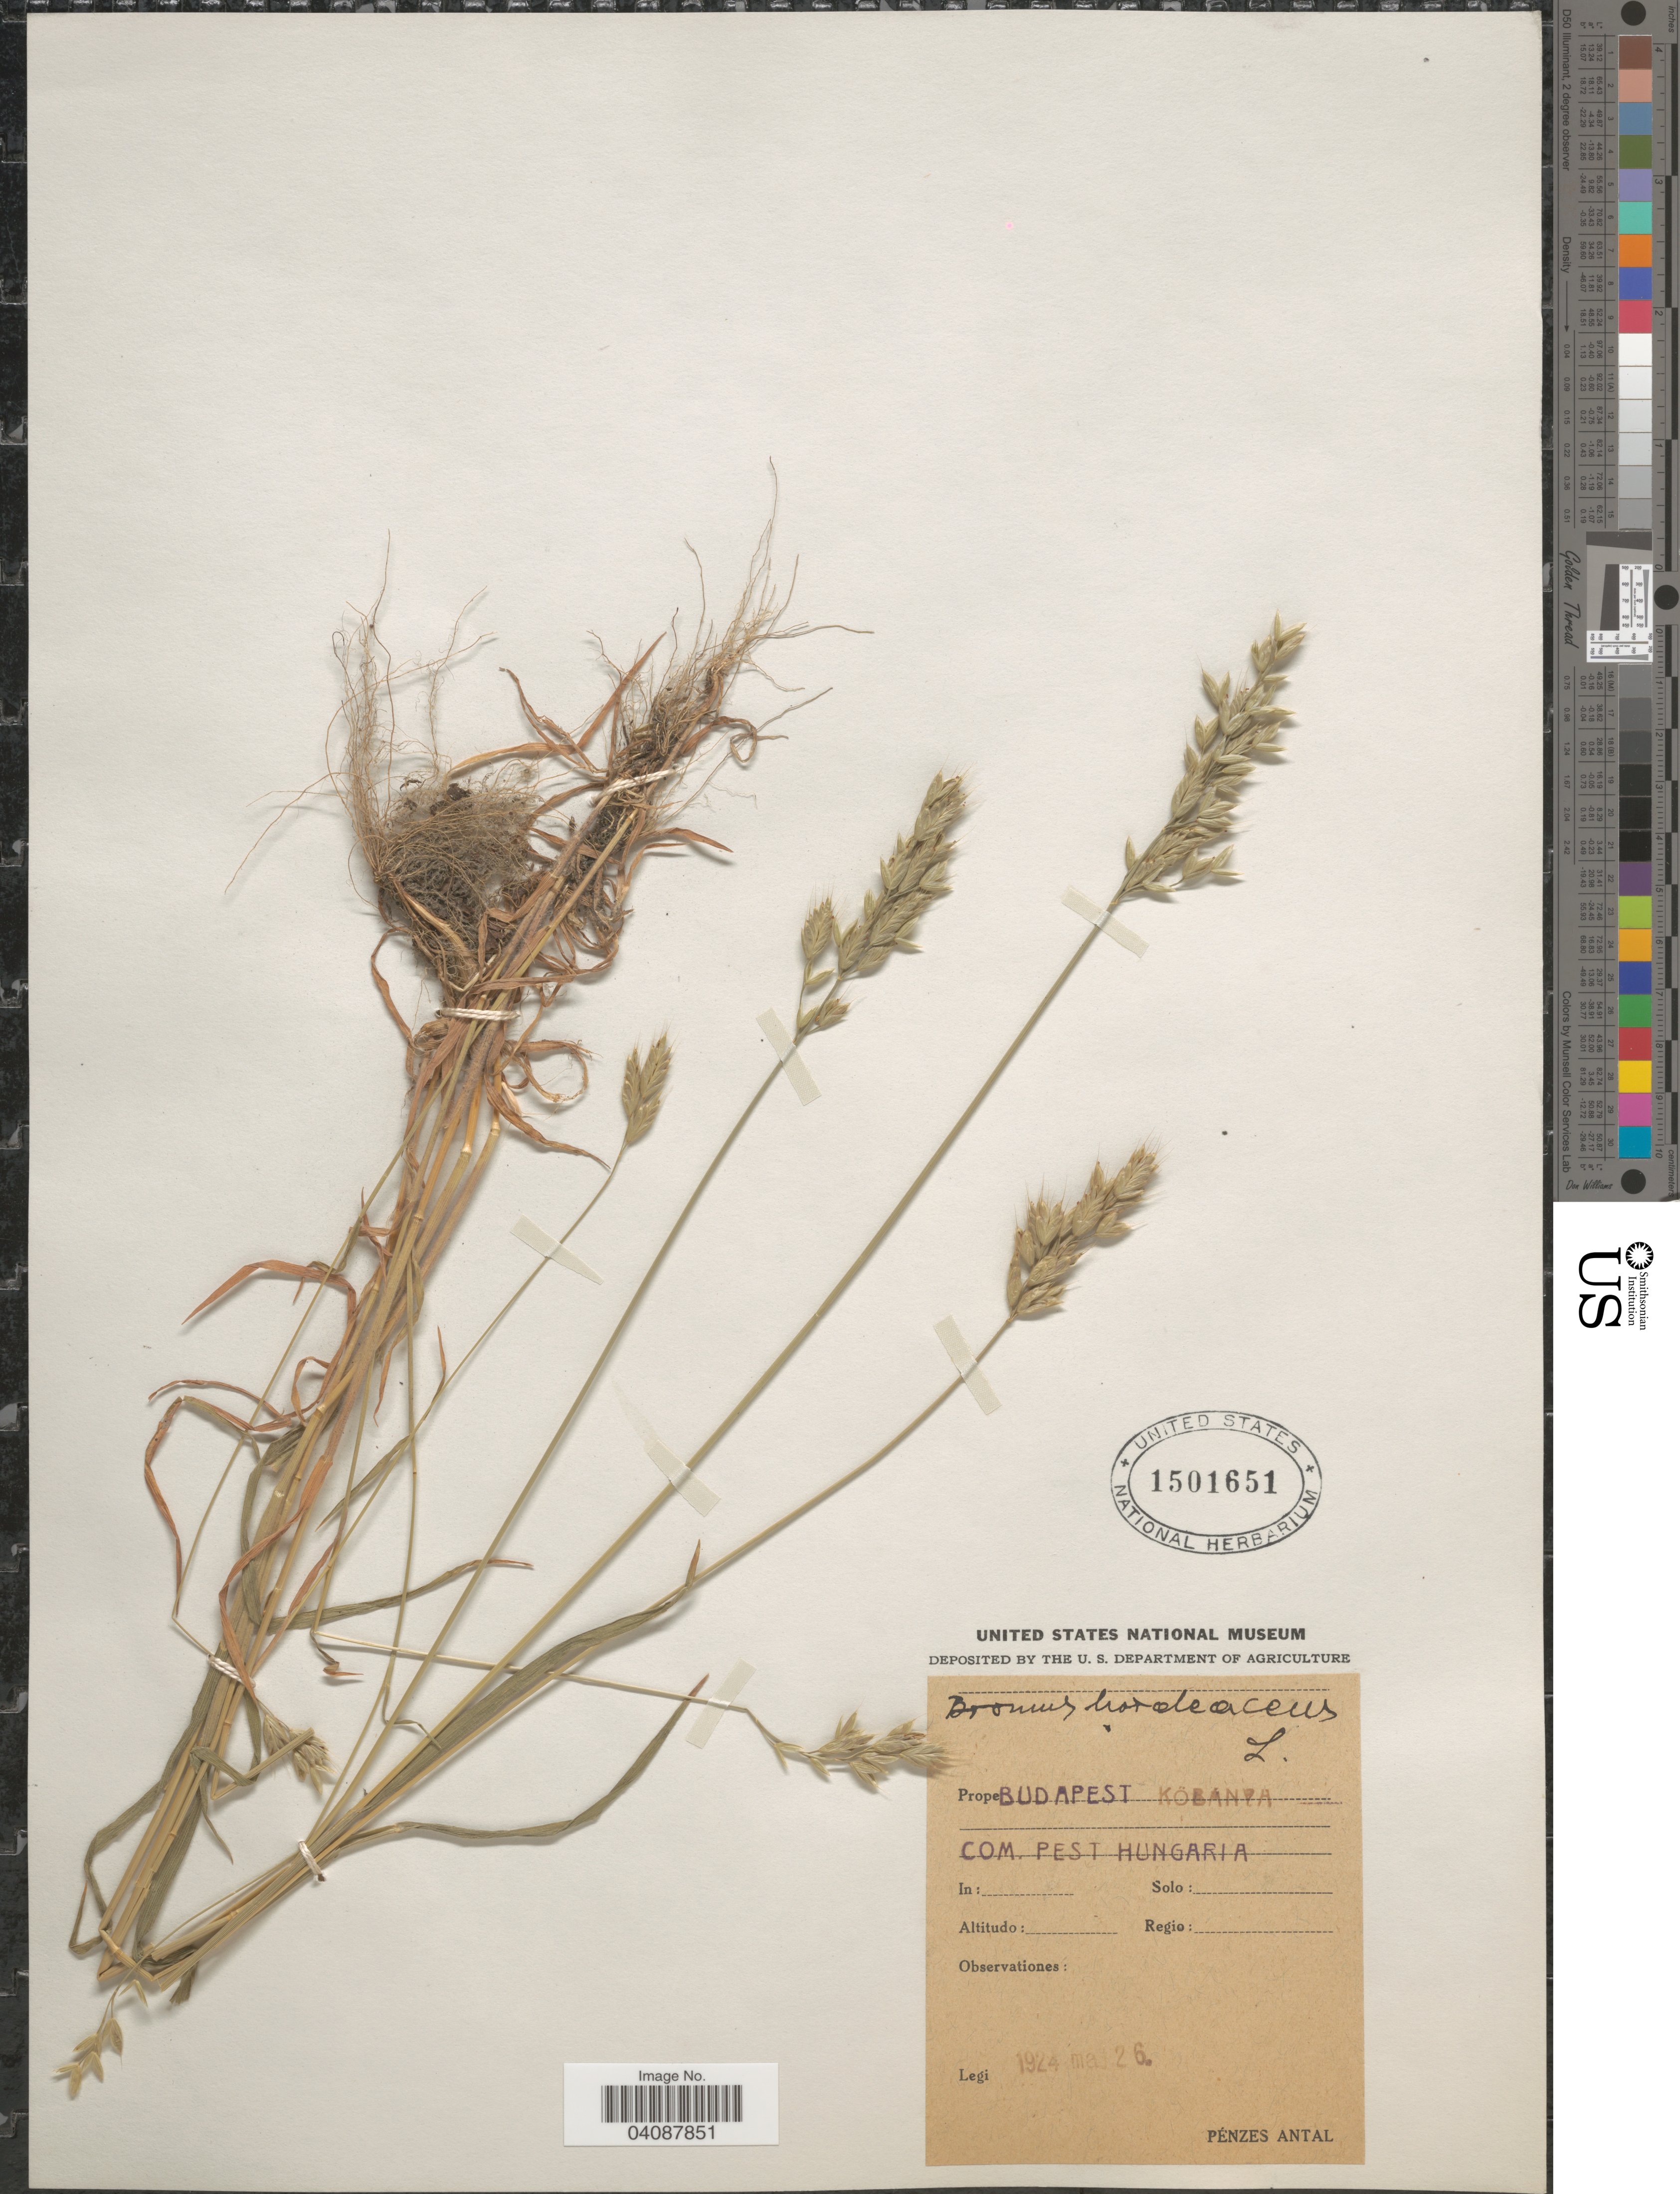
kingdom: Plantae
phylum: Tracheophyta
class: Liliopsida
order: Poales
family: Poaceae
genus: Bromus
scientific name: Bromus hordeaceus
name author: L.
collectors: A. Pénzes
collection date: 1924-05-26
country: Hungary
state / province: Budapest, Capital District of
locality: Prope Budapest Köbanya. Com. Pest.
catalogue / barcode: US 1501651